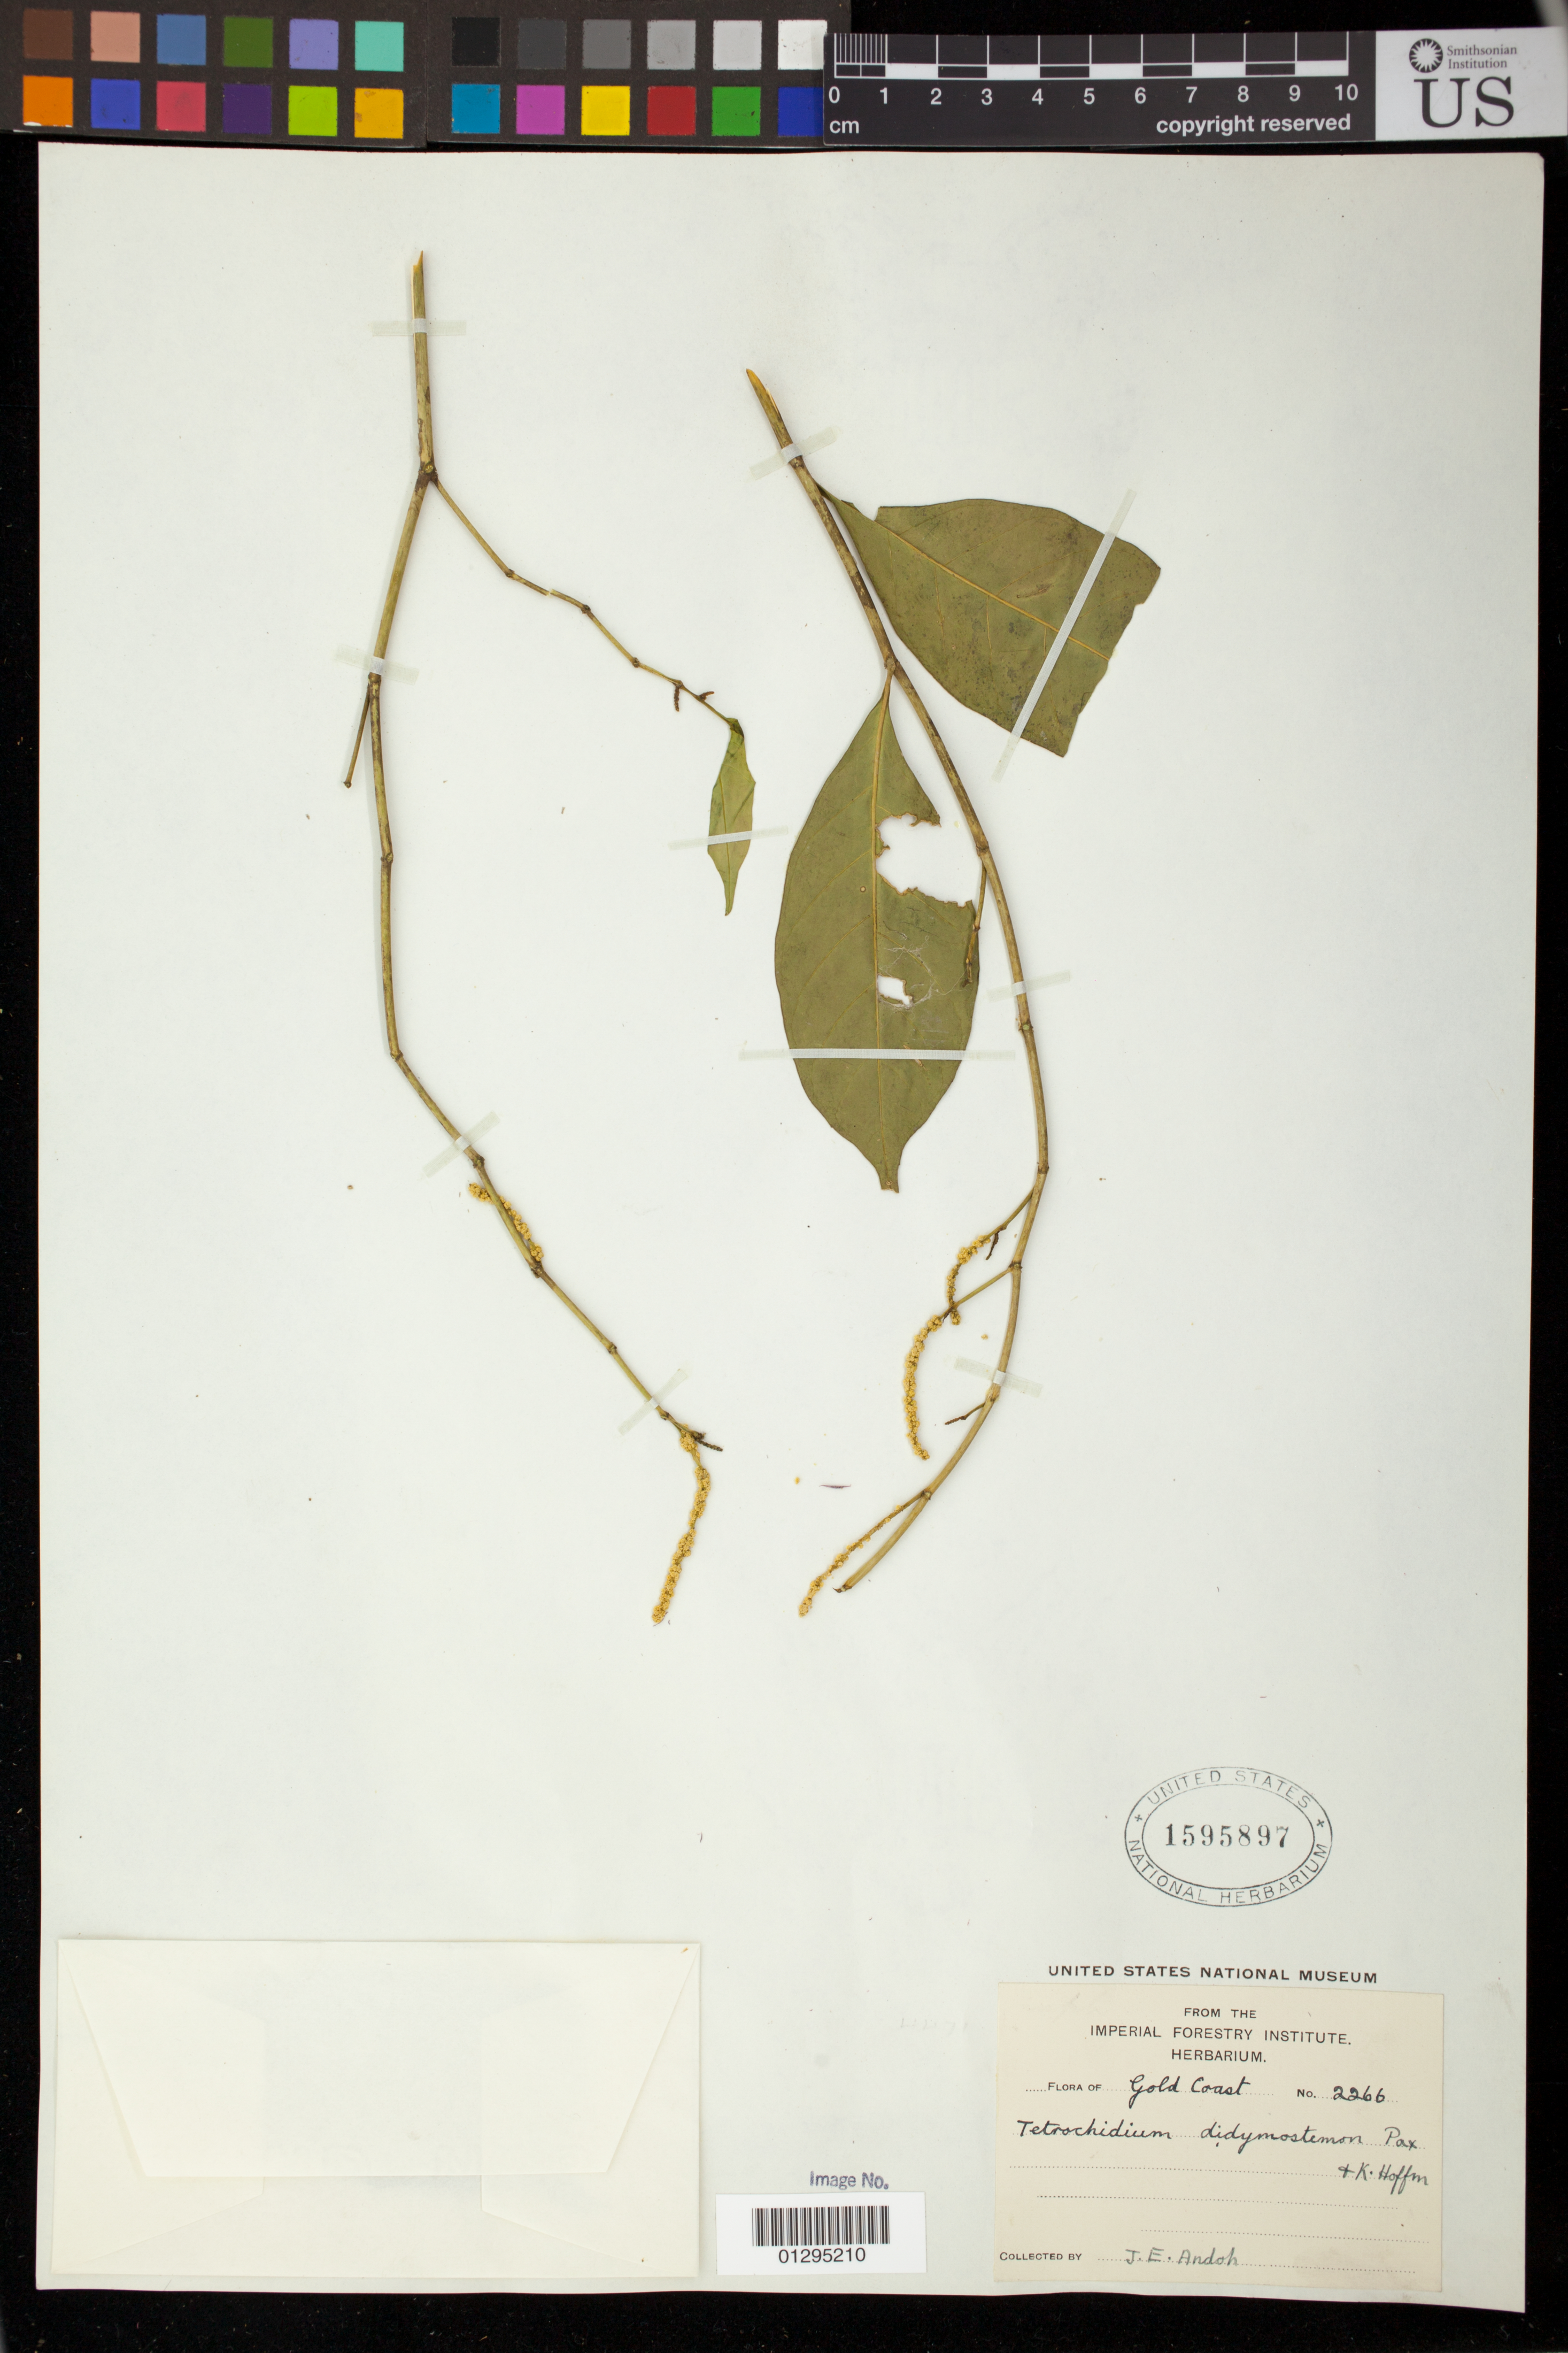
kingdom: Plantae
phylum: Tracheophyta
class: Magnoliopsida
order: Malpighiales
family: Euphorbiaceae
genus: Tetrorchidium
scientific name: Tetrorchidium didymostemon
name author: (Baill.) Pax & K. Hoffm.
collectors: J. Andoh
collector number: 2266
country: Ghana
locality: Gold Coast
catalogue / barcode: US 1595897